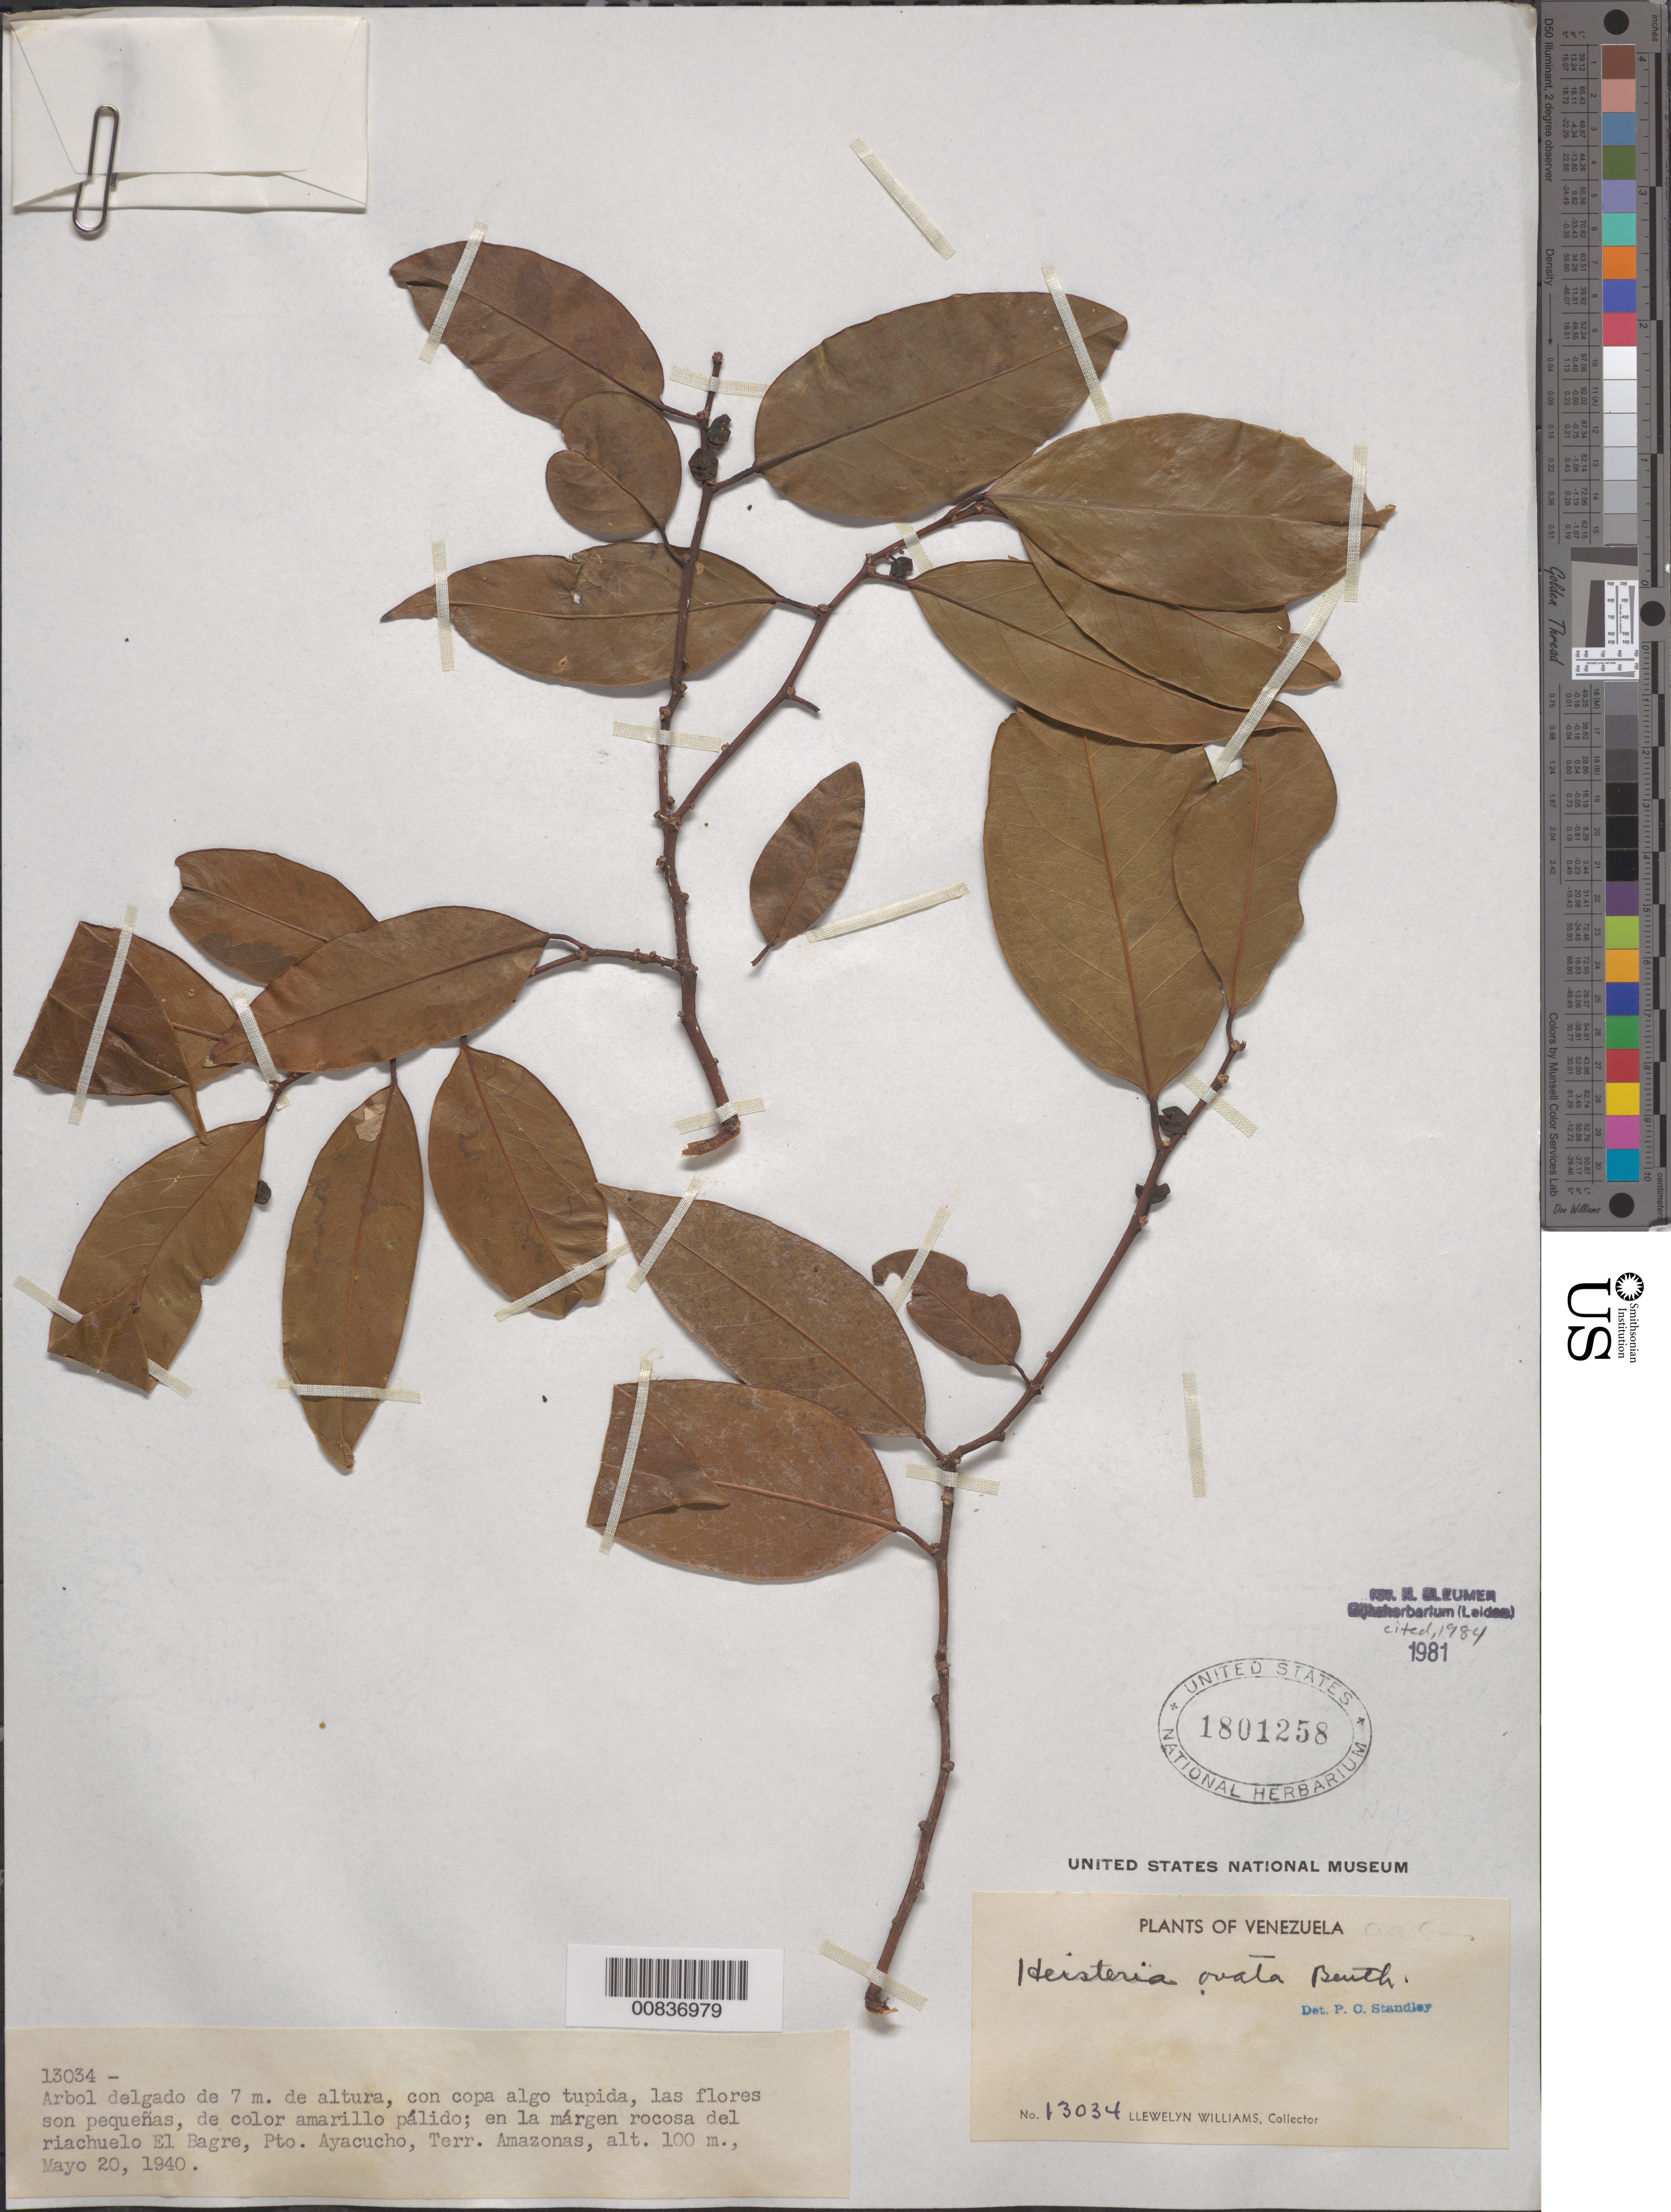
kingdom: Plantae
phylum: Tracheophyta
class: Magnoliopsida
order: Santalales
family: Erythropalaceae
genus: Heisteria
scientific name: Heisteria ovata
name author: Benth.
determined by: Sleumer, H. O.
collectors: Ll. Williams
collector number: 13034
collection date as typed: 20-May-40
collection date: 1940-05-20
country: Venezuela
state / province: Amazonas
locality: Puerto Ayacucho, El Bagre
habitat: Margen rocosa del riachuelo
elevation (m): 100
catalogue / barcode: US 1801258